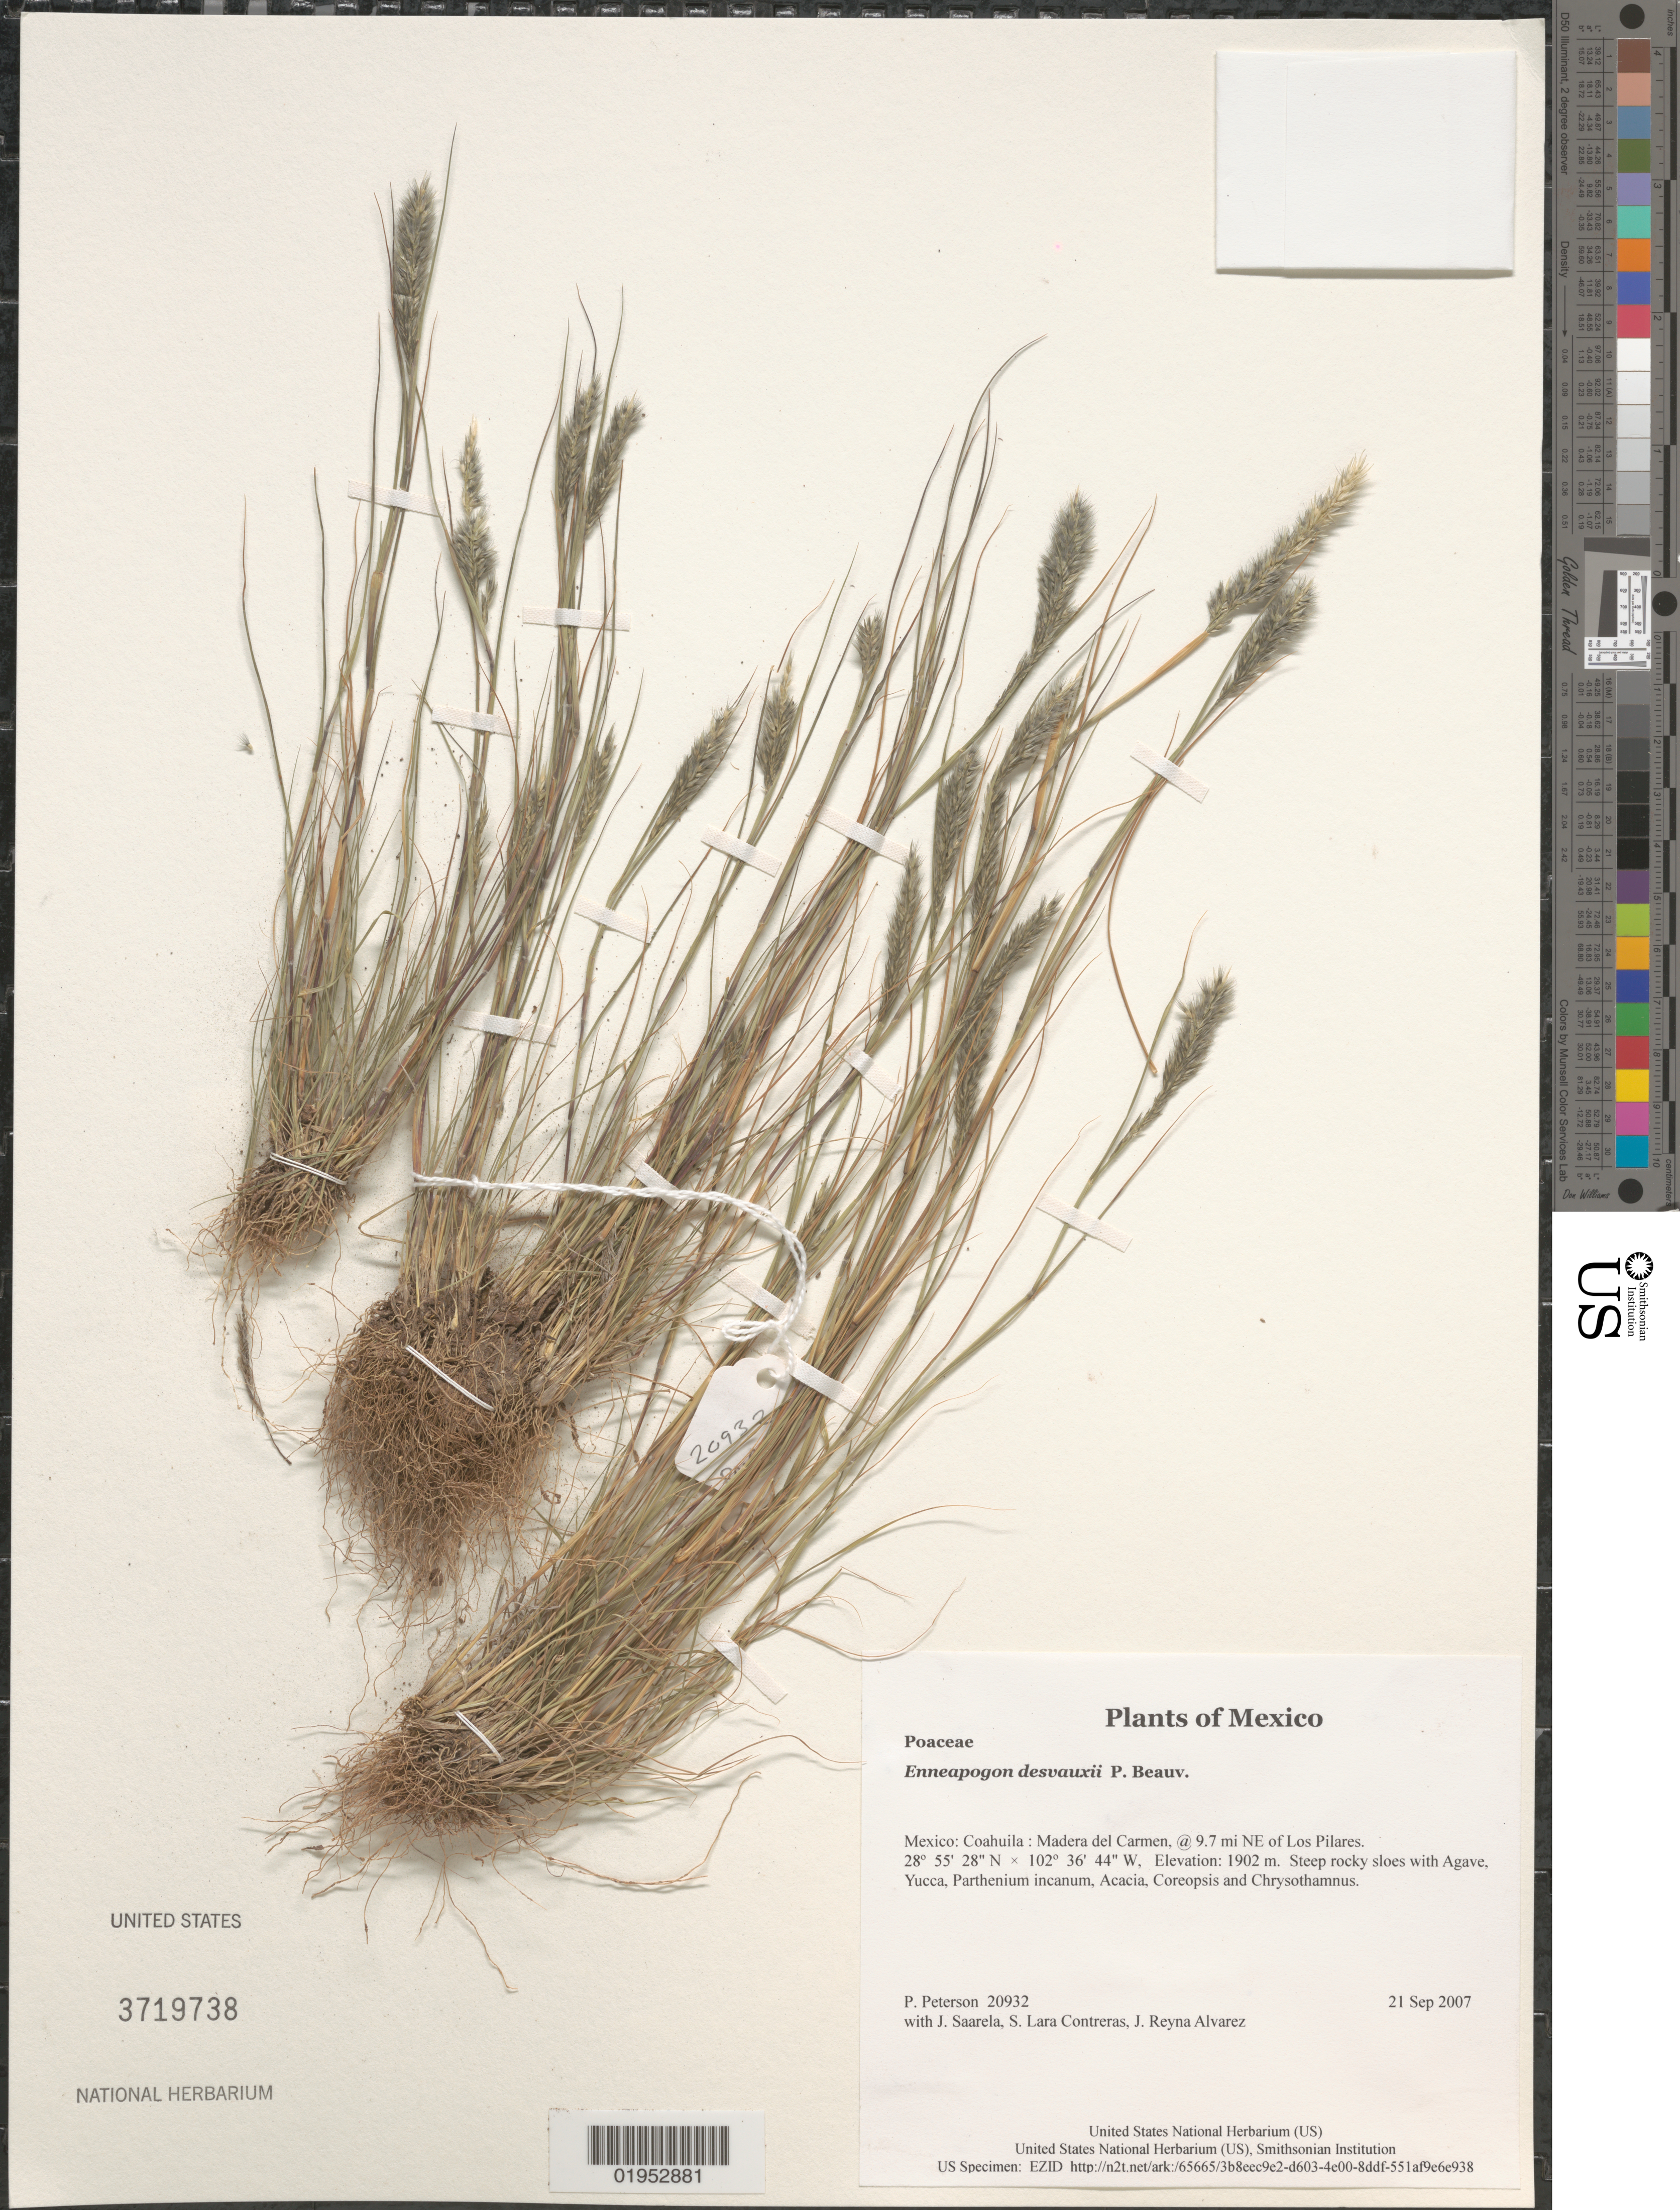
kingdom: Plantae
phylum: Tracheophyta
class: Liliopsida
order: Poales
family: Poaceae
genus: Enneapogon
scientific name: Enneapogon desvauxii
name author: P. Beauv.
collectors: P. M. Peterson, J. Saarela, S. Lara Contreras & J. Reyna Alvarez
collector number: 20932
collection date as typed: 21 Sep 2007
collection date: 2007-09-21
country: Mexico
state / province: Coahuila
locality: Madera del Carmen, @ 9.7 mi NE of Los Pilares.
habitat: Steep rocky sloes with Agave, Yucca, Parthenium incanum, Acacia, Coreopsis and Chrysothamnus.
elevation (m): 1902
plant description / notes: Tissue sample 20932.01 depleted before it could be imported into EMu (4 Jun 2018). No Biorepository ID was ever assigned.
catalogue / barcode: US 3719738